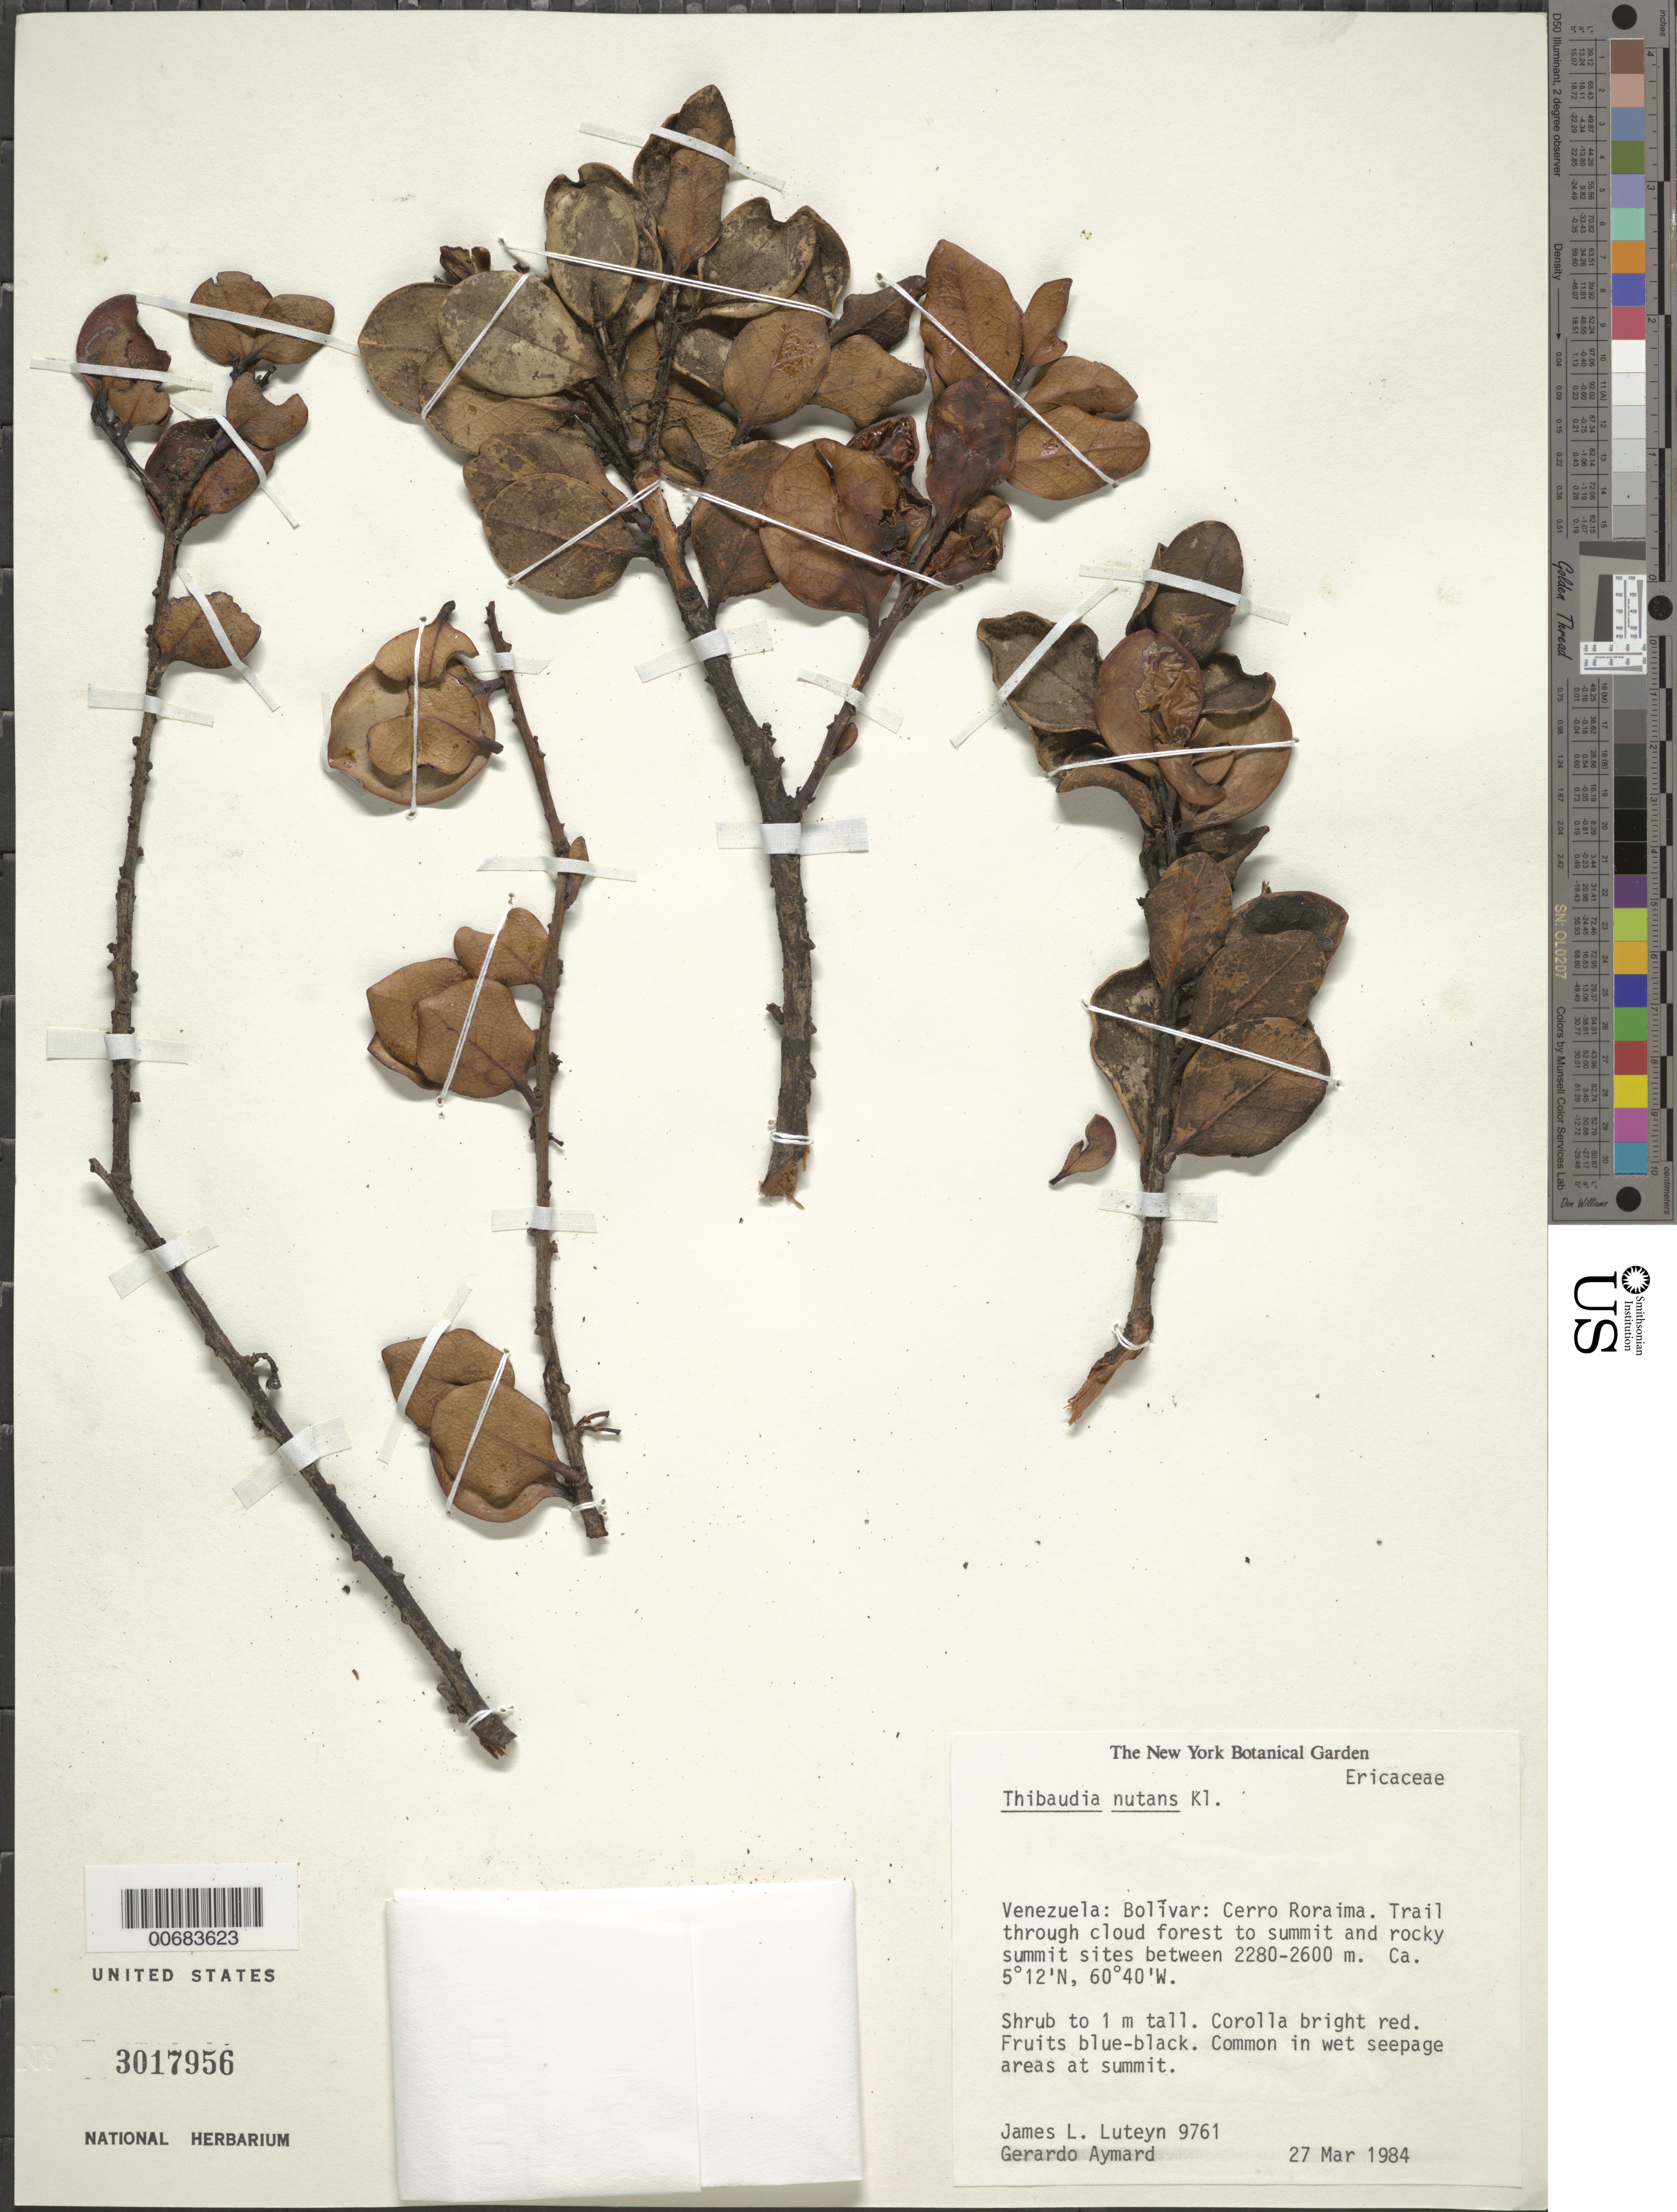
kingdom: Plantae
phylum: Tracheophyta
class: Magnoliopsida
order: Ericales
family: Ericaceae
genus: Thibaudia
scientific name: Thibaudia nutans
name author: Klotzsch ex Mansf.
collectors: J. L. Luteyn & G. A. Aymard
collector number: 9761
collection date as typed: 27-Mar-84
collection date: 1984-03-27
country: Venezuela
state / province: Bolívar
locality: Mt. Roraima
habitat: In wet seepage areas at summit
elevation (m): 2280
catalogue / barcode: US 3017956